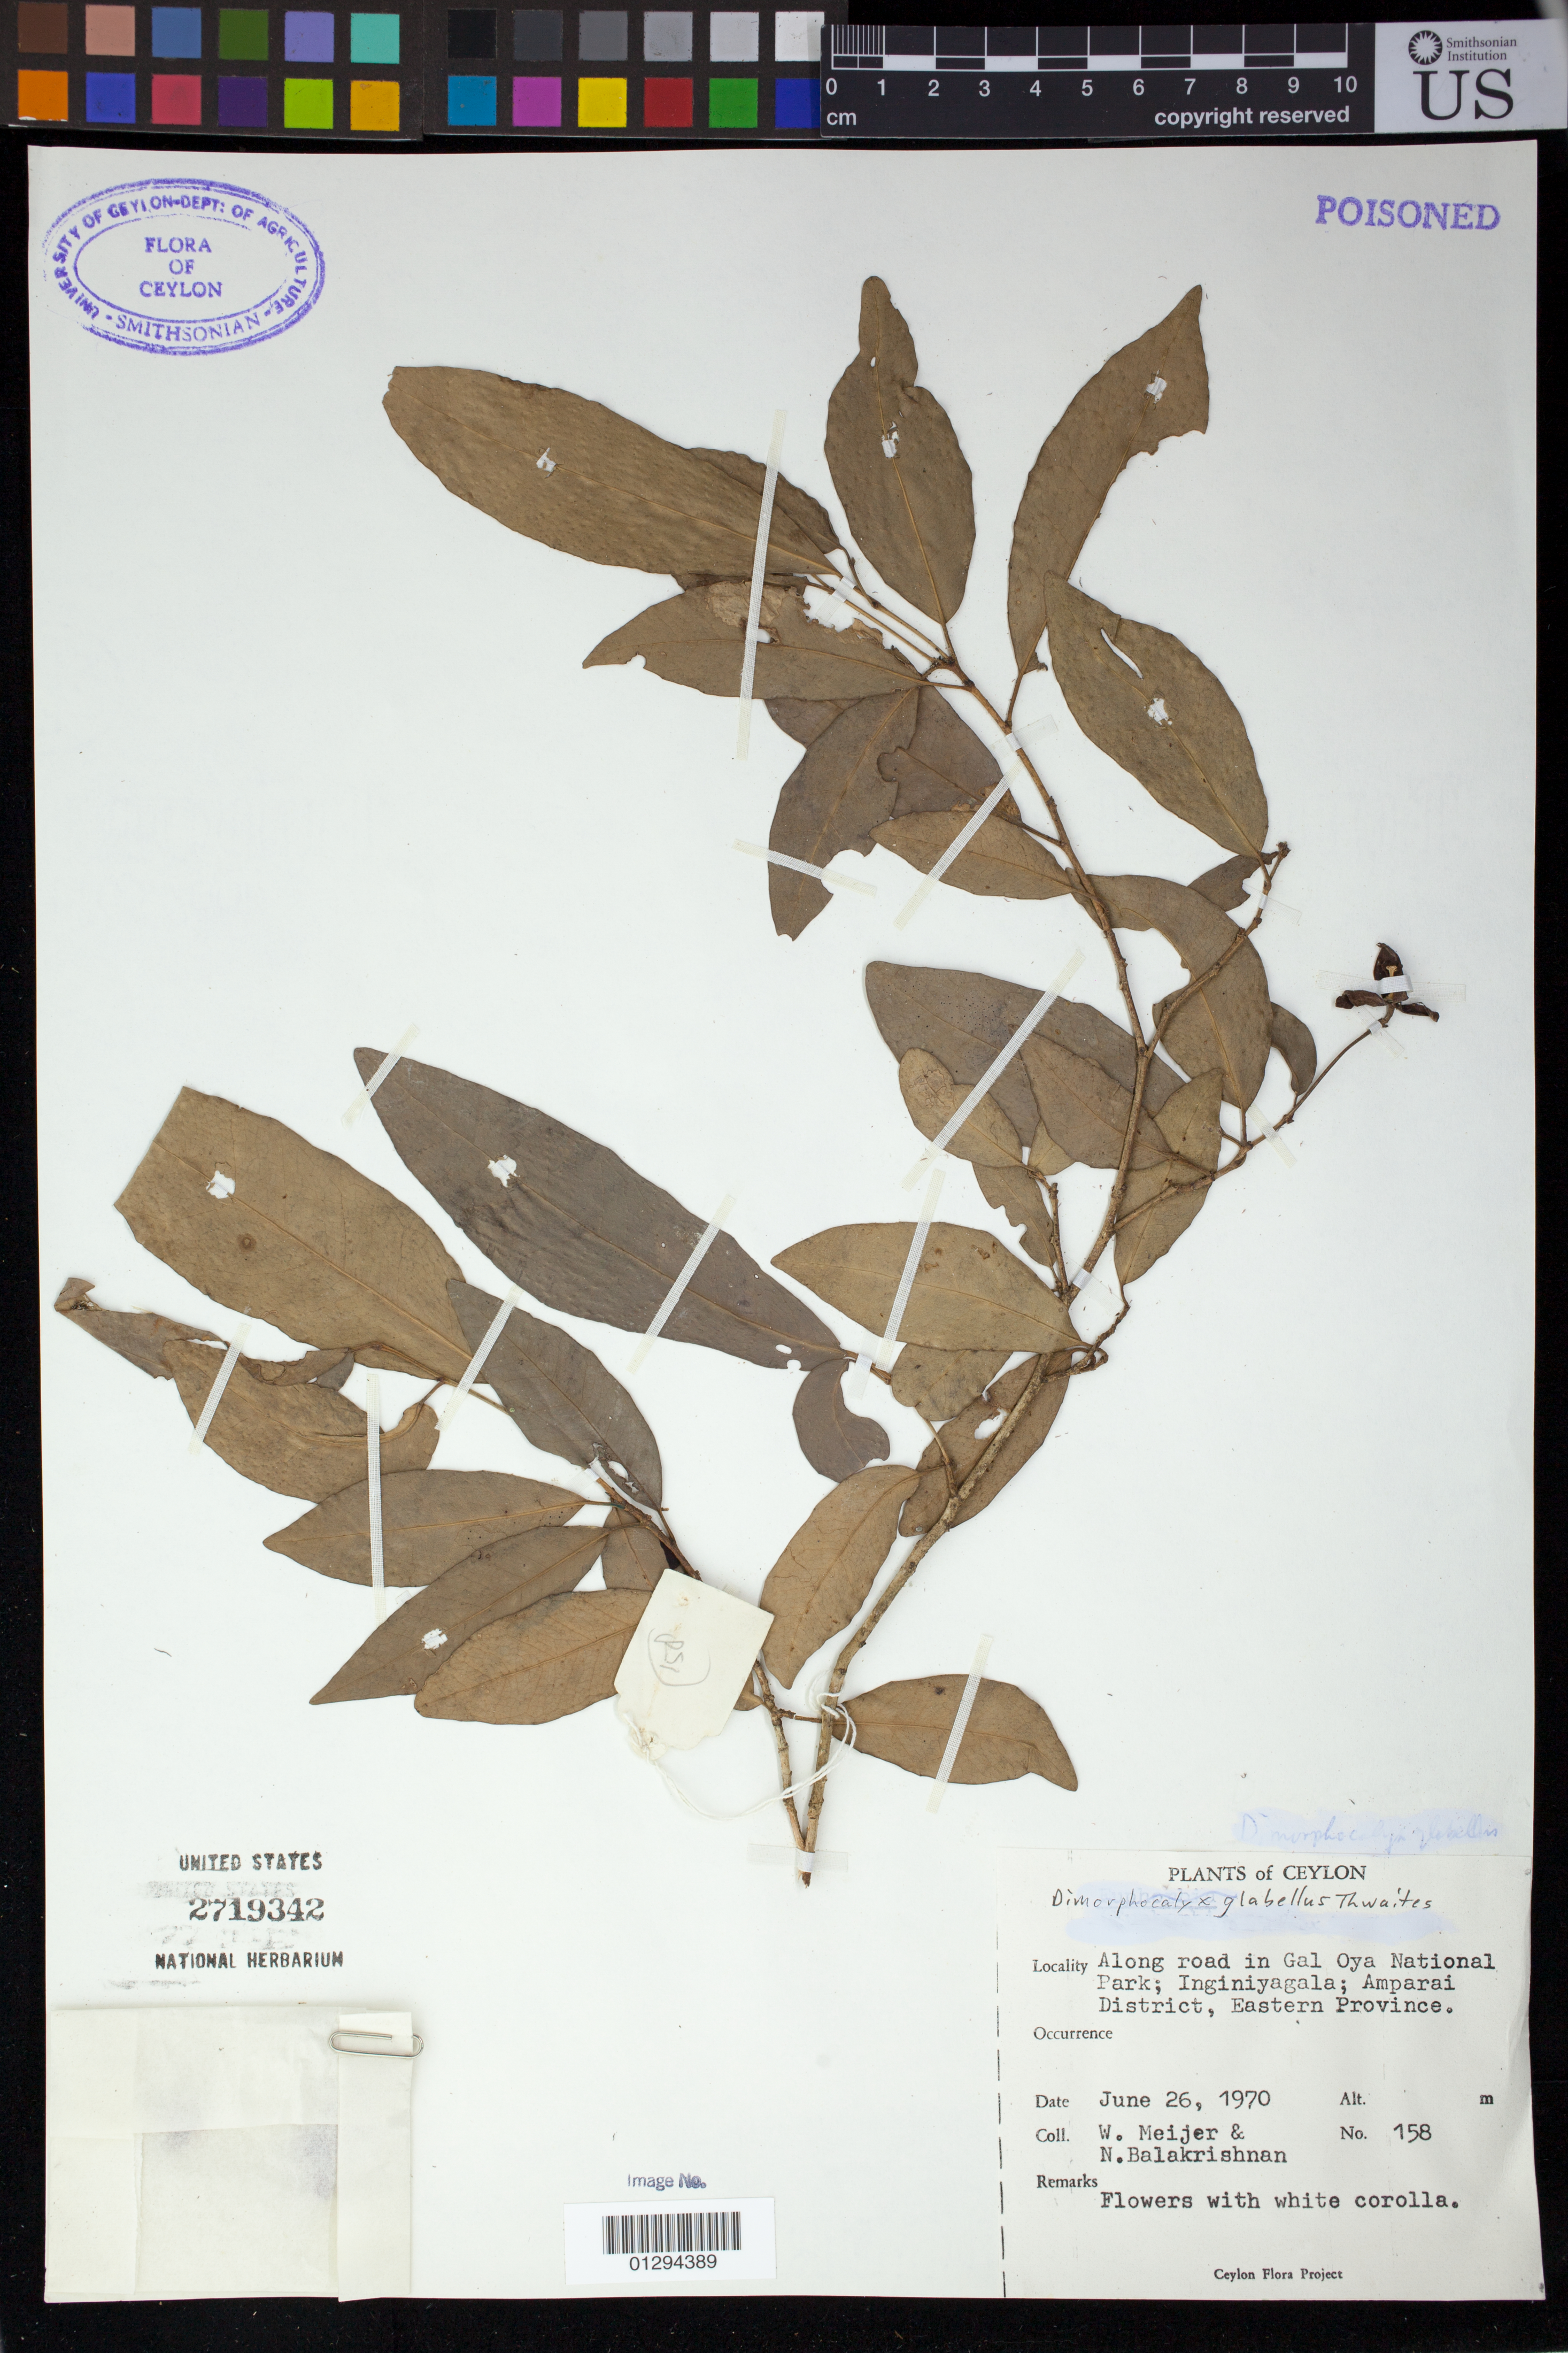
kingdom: Plantae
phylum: Tracheophyta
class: Magnoliopsida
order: Malpighiales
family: Euphorbiaceae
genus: Dimorphocalyx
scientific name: Dimorphocalyx glabellus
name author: Thwaites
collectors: W. Meijer & N. Balakrishnan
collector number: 158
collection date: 1970-06-26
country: Sri Lanka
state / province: Eastern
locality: Along road in Gal Oya National Park; Inginiyagala; Amparai District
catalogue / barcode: US 2719342